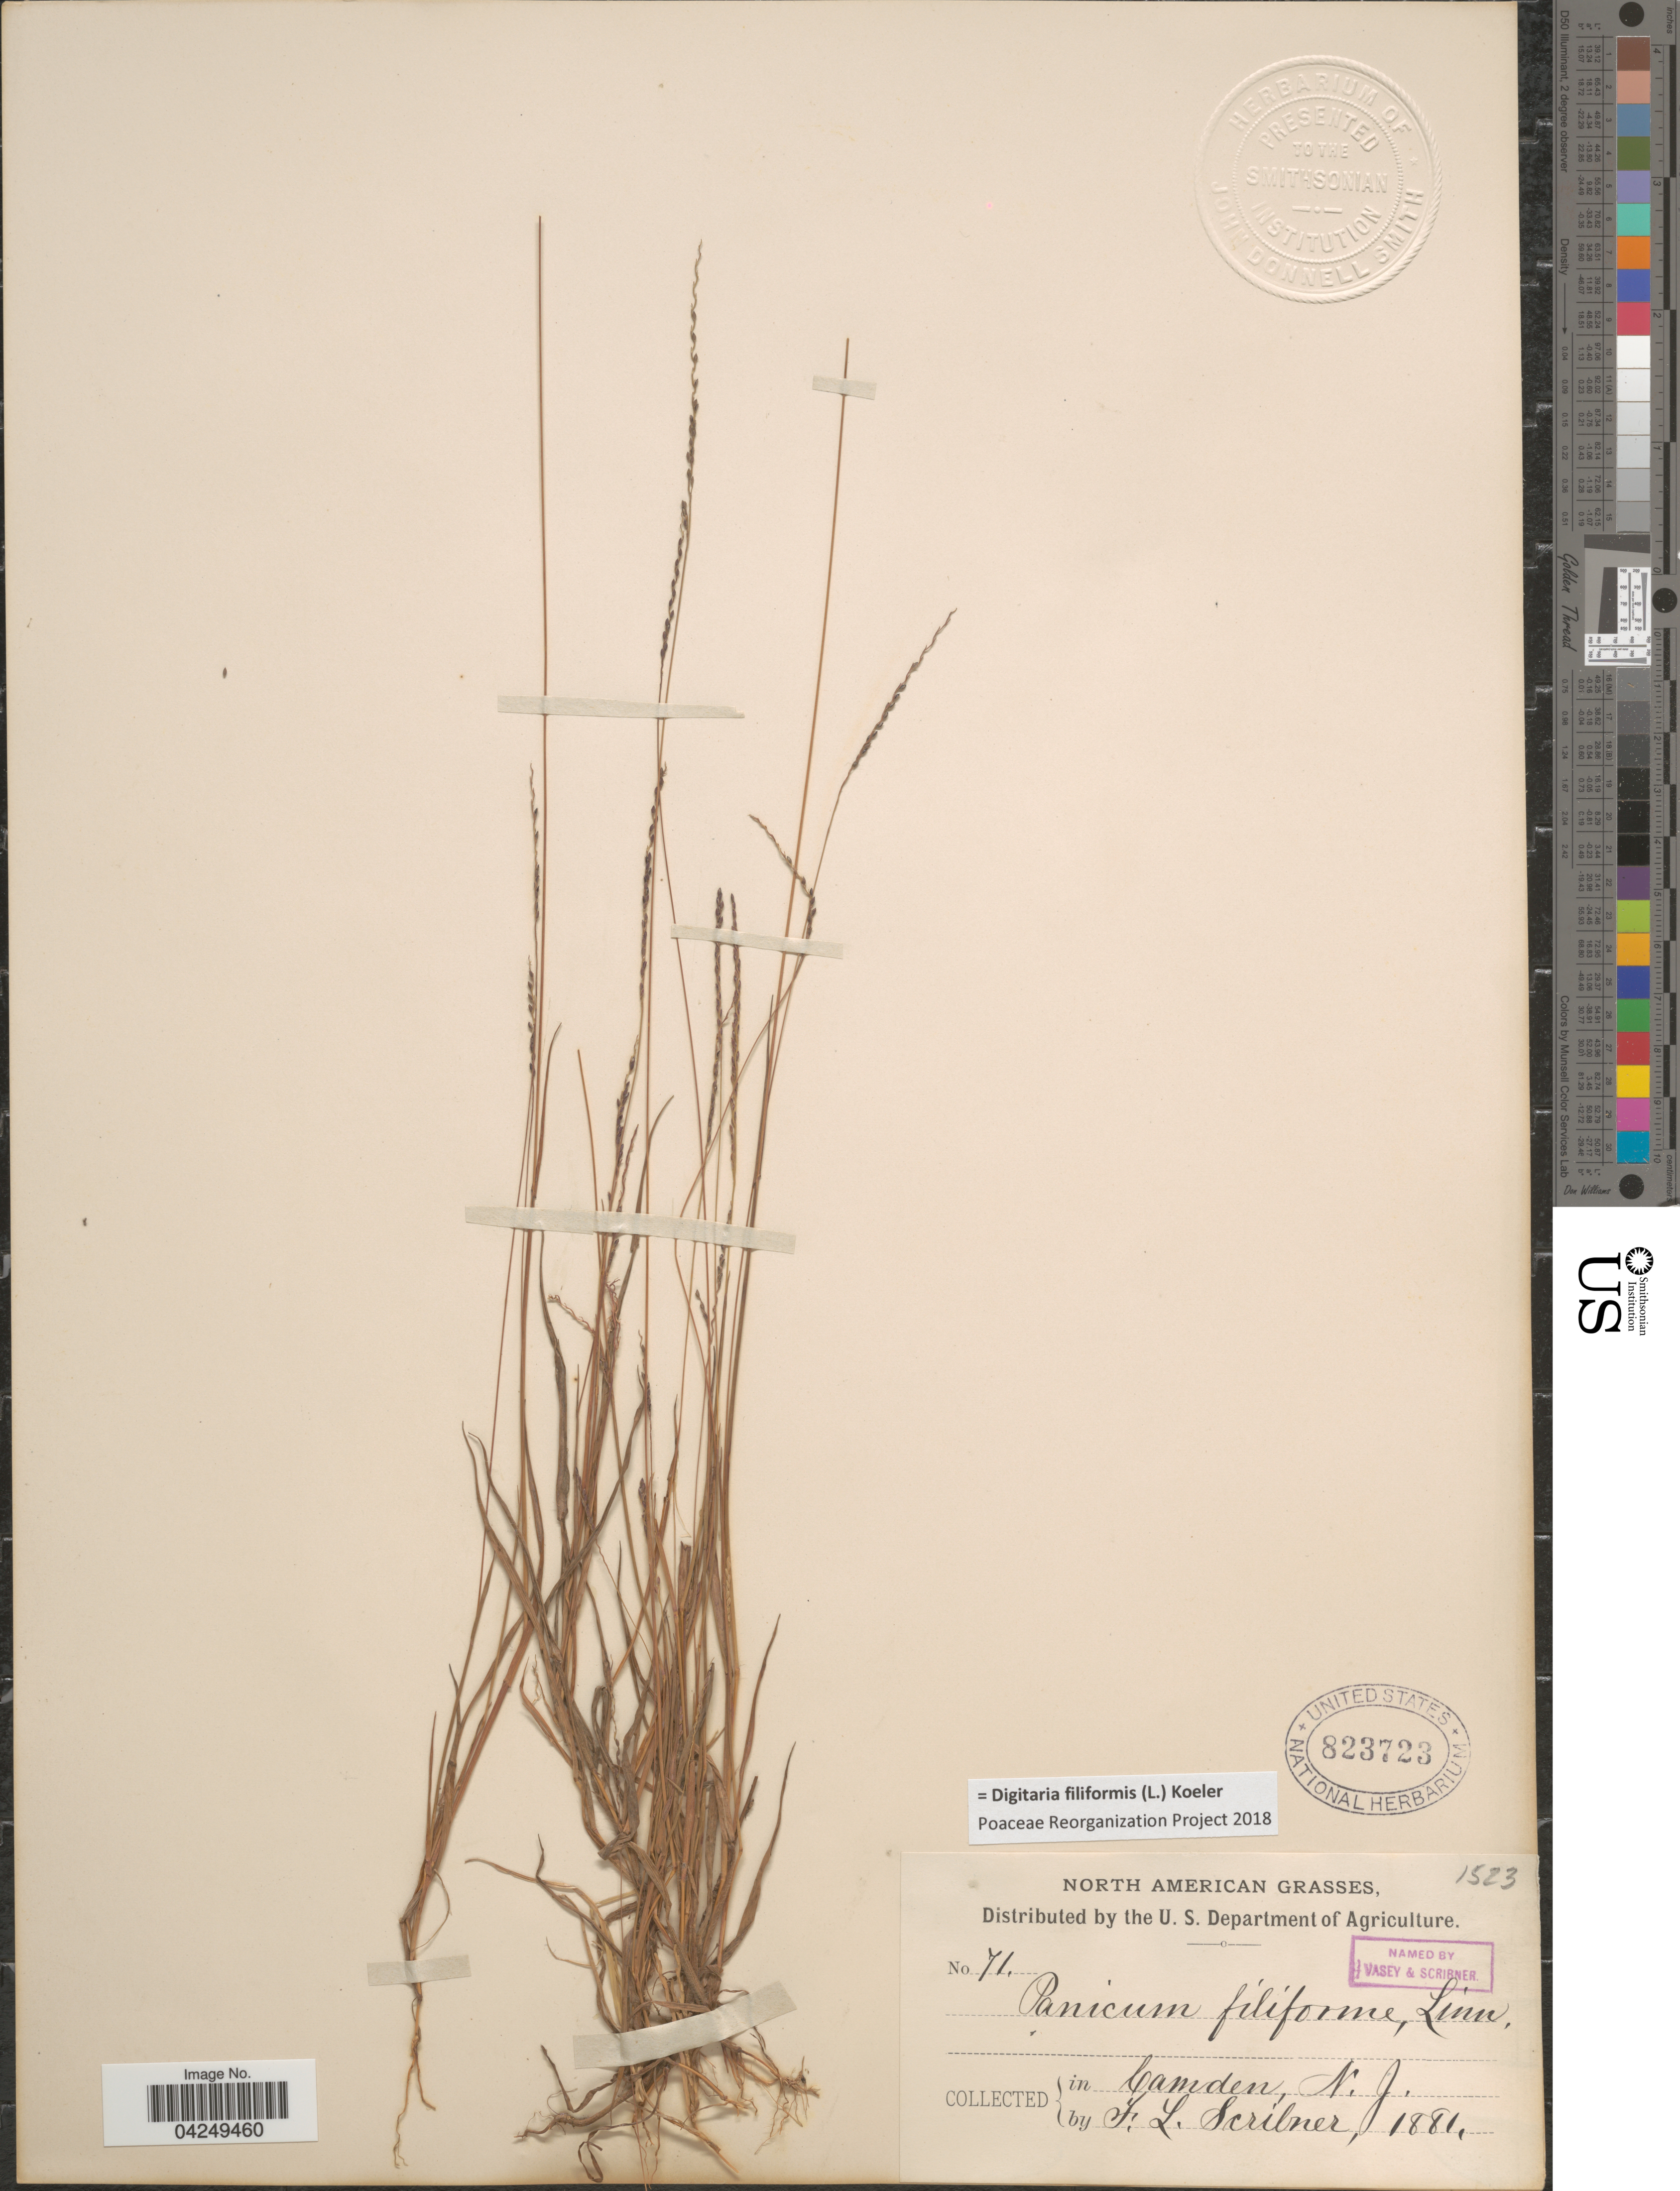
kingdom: Plantae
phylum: Tracheophyta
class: Liliopsida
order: Poales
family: Poaceae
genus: Digitaria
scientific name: Digitaria filiformis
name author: (L.) Koeler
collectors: F. L. Scribner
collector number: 71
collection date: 1881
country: United States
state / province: New Jersey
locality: Camden.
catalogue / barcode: US 823723